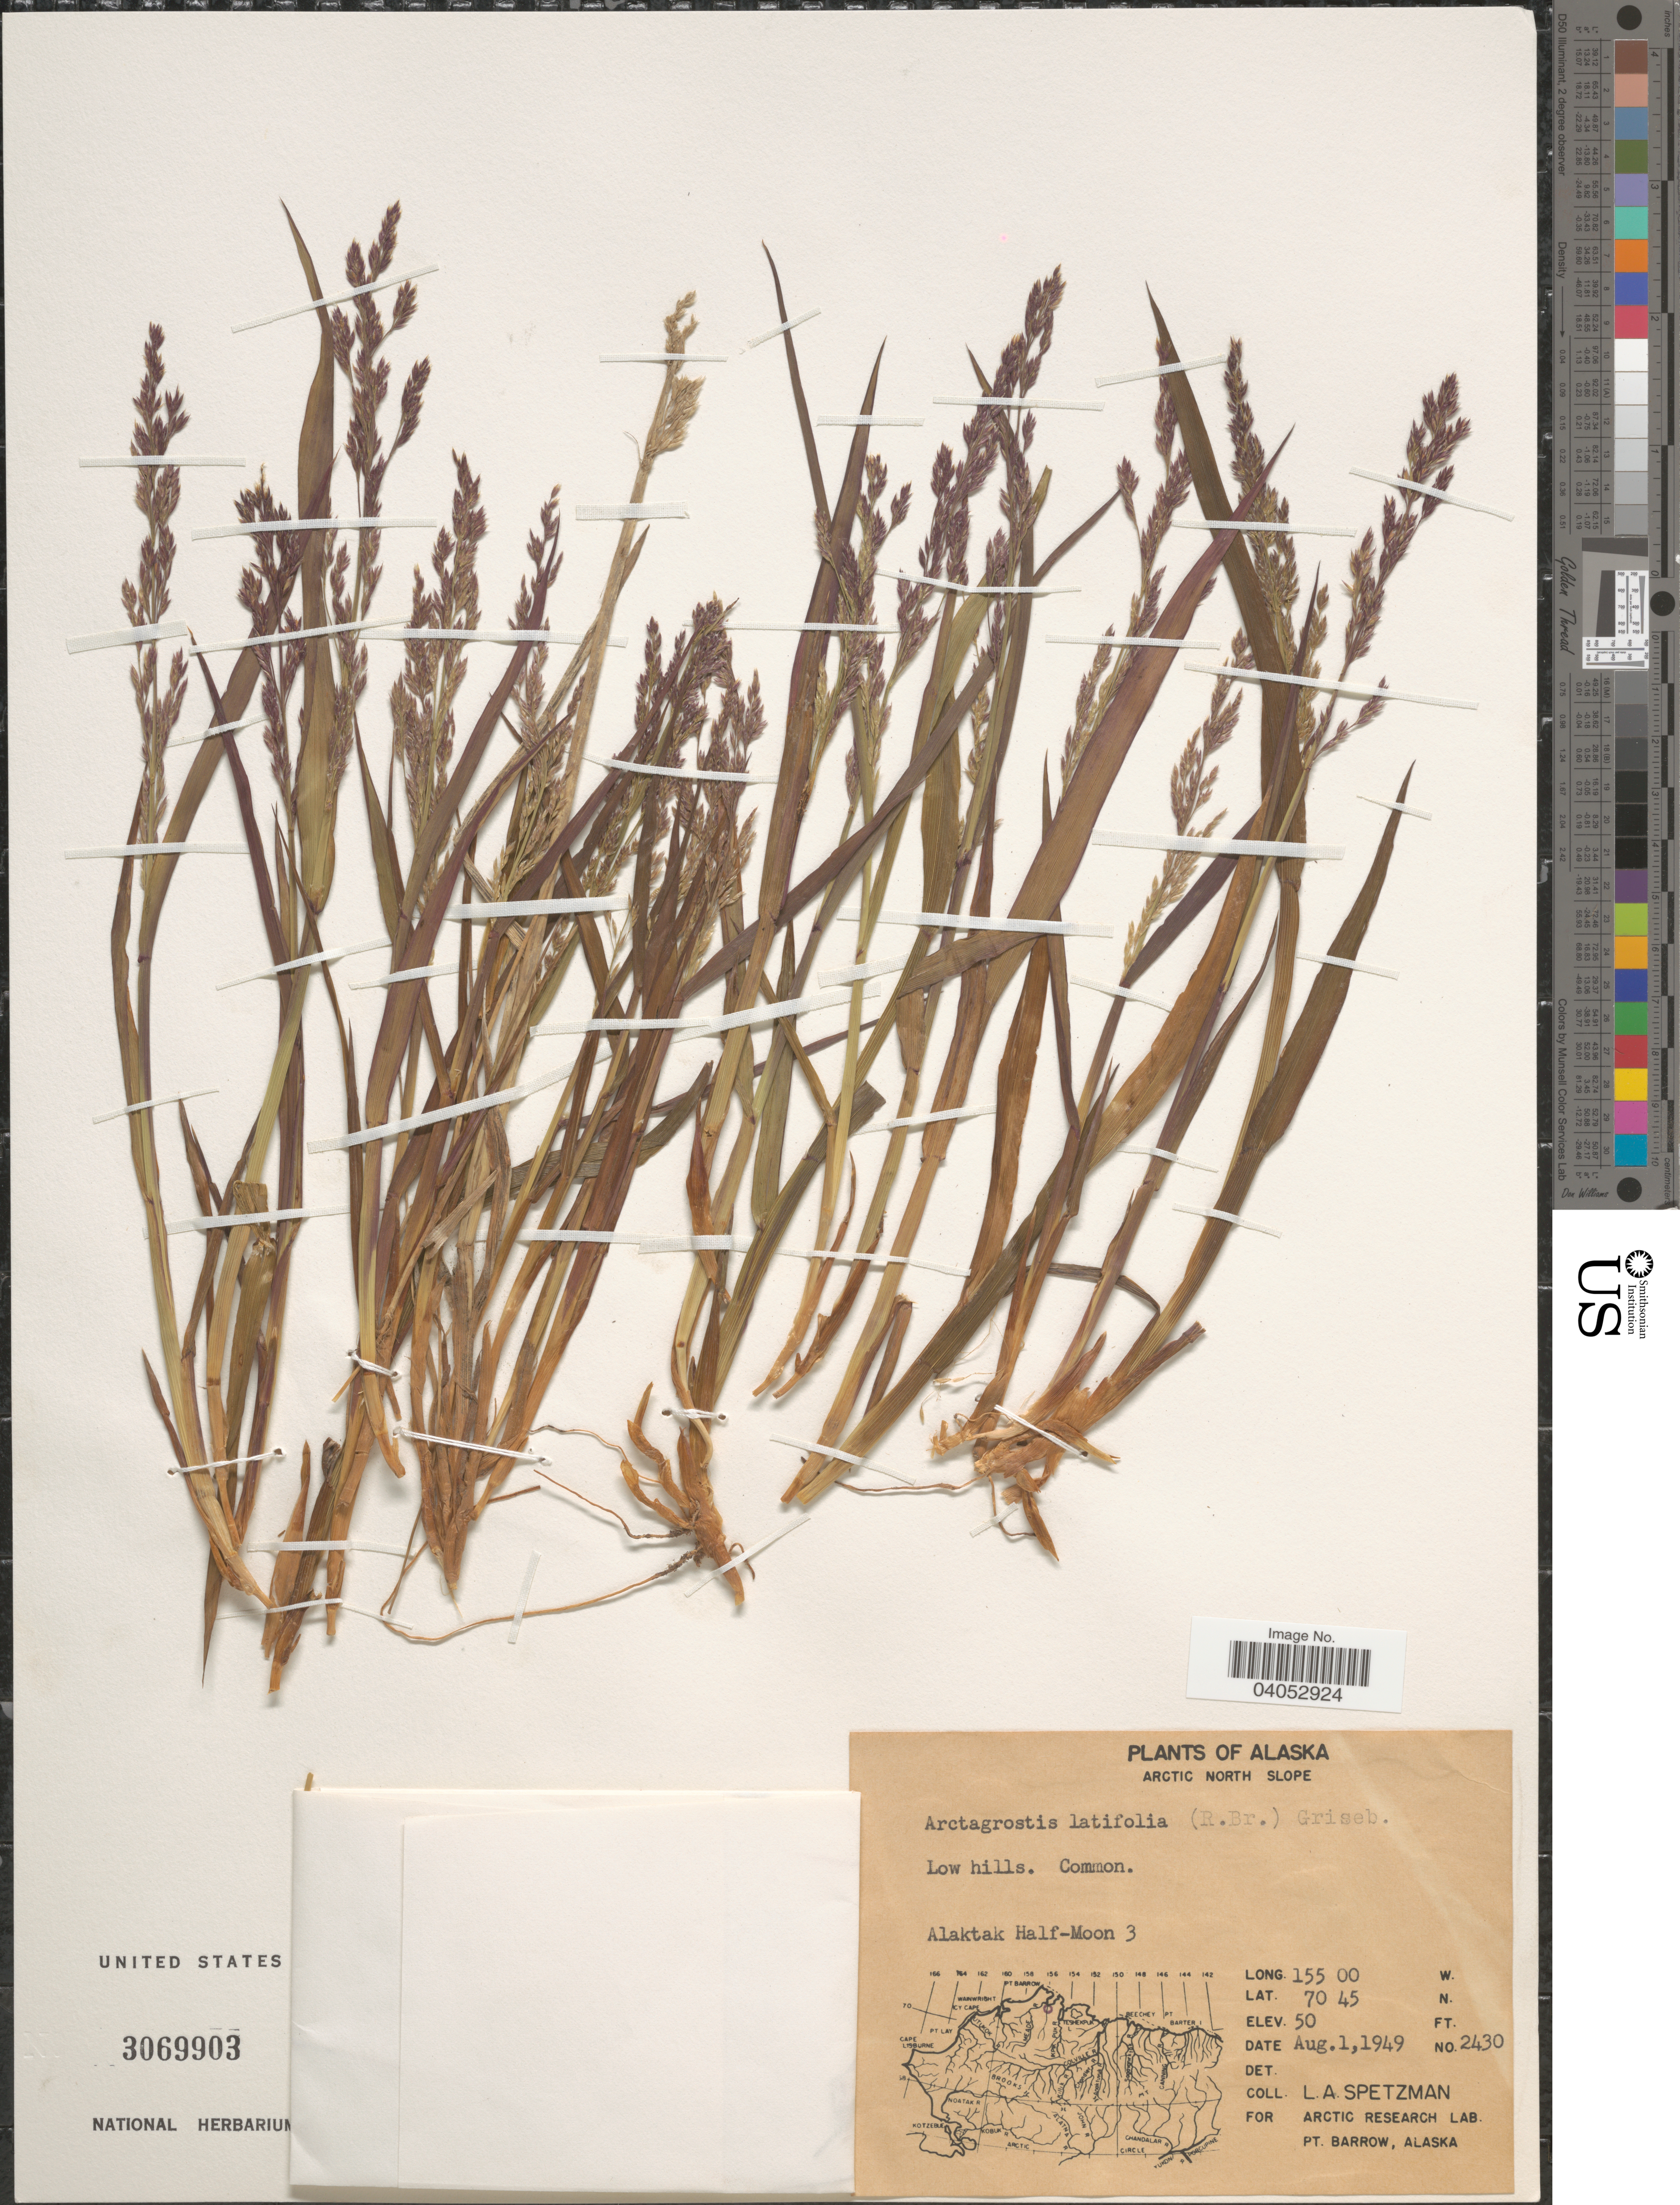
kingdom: Plantae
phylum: Tracheophyta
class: Liliopsida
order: Poales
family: Poaceae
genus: Arctagrostis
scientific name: Arctagrostis latifolia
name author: (R. Br.) Griseb.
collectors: L. Spetzman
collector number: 2430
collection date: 1949-08-01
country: United States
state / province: Alaska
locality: Arctic North Slope. Alaktak Half-Moon 3.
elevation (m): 15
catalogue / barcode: US 3069903